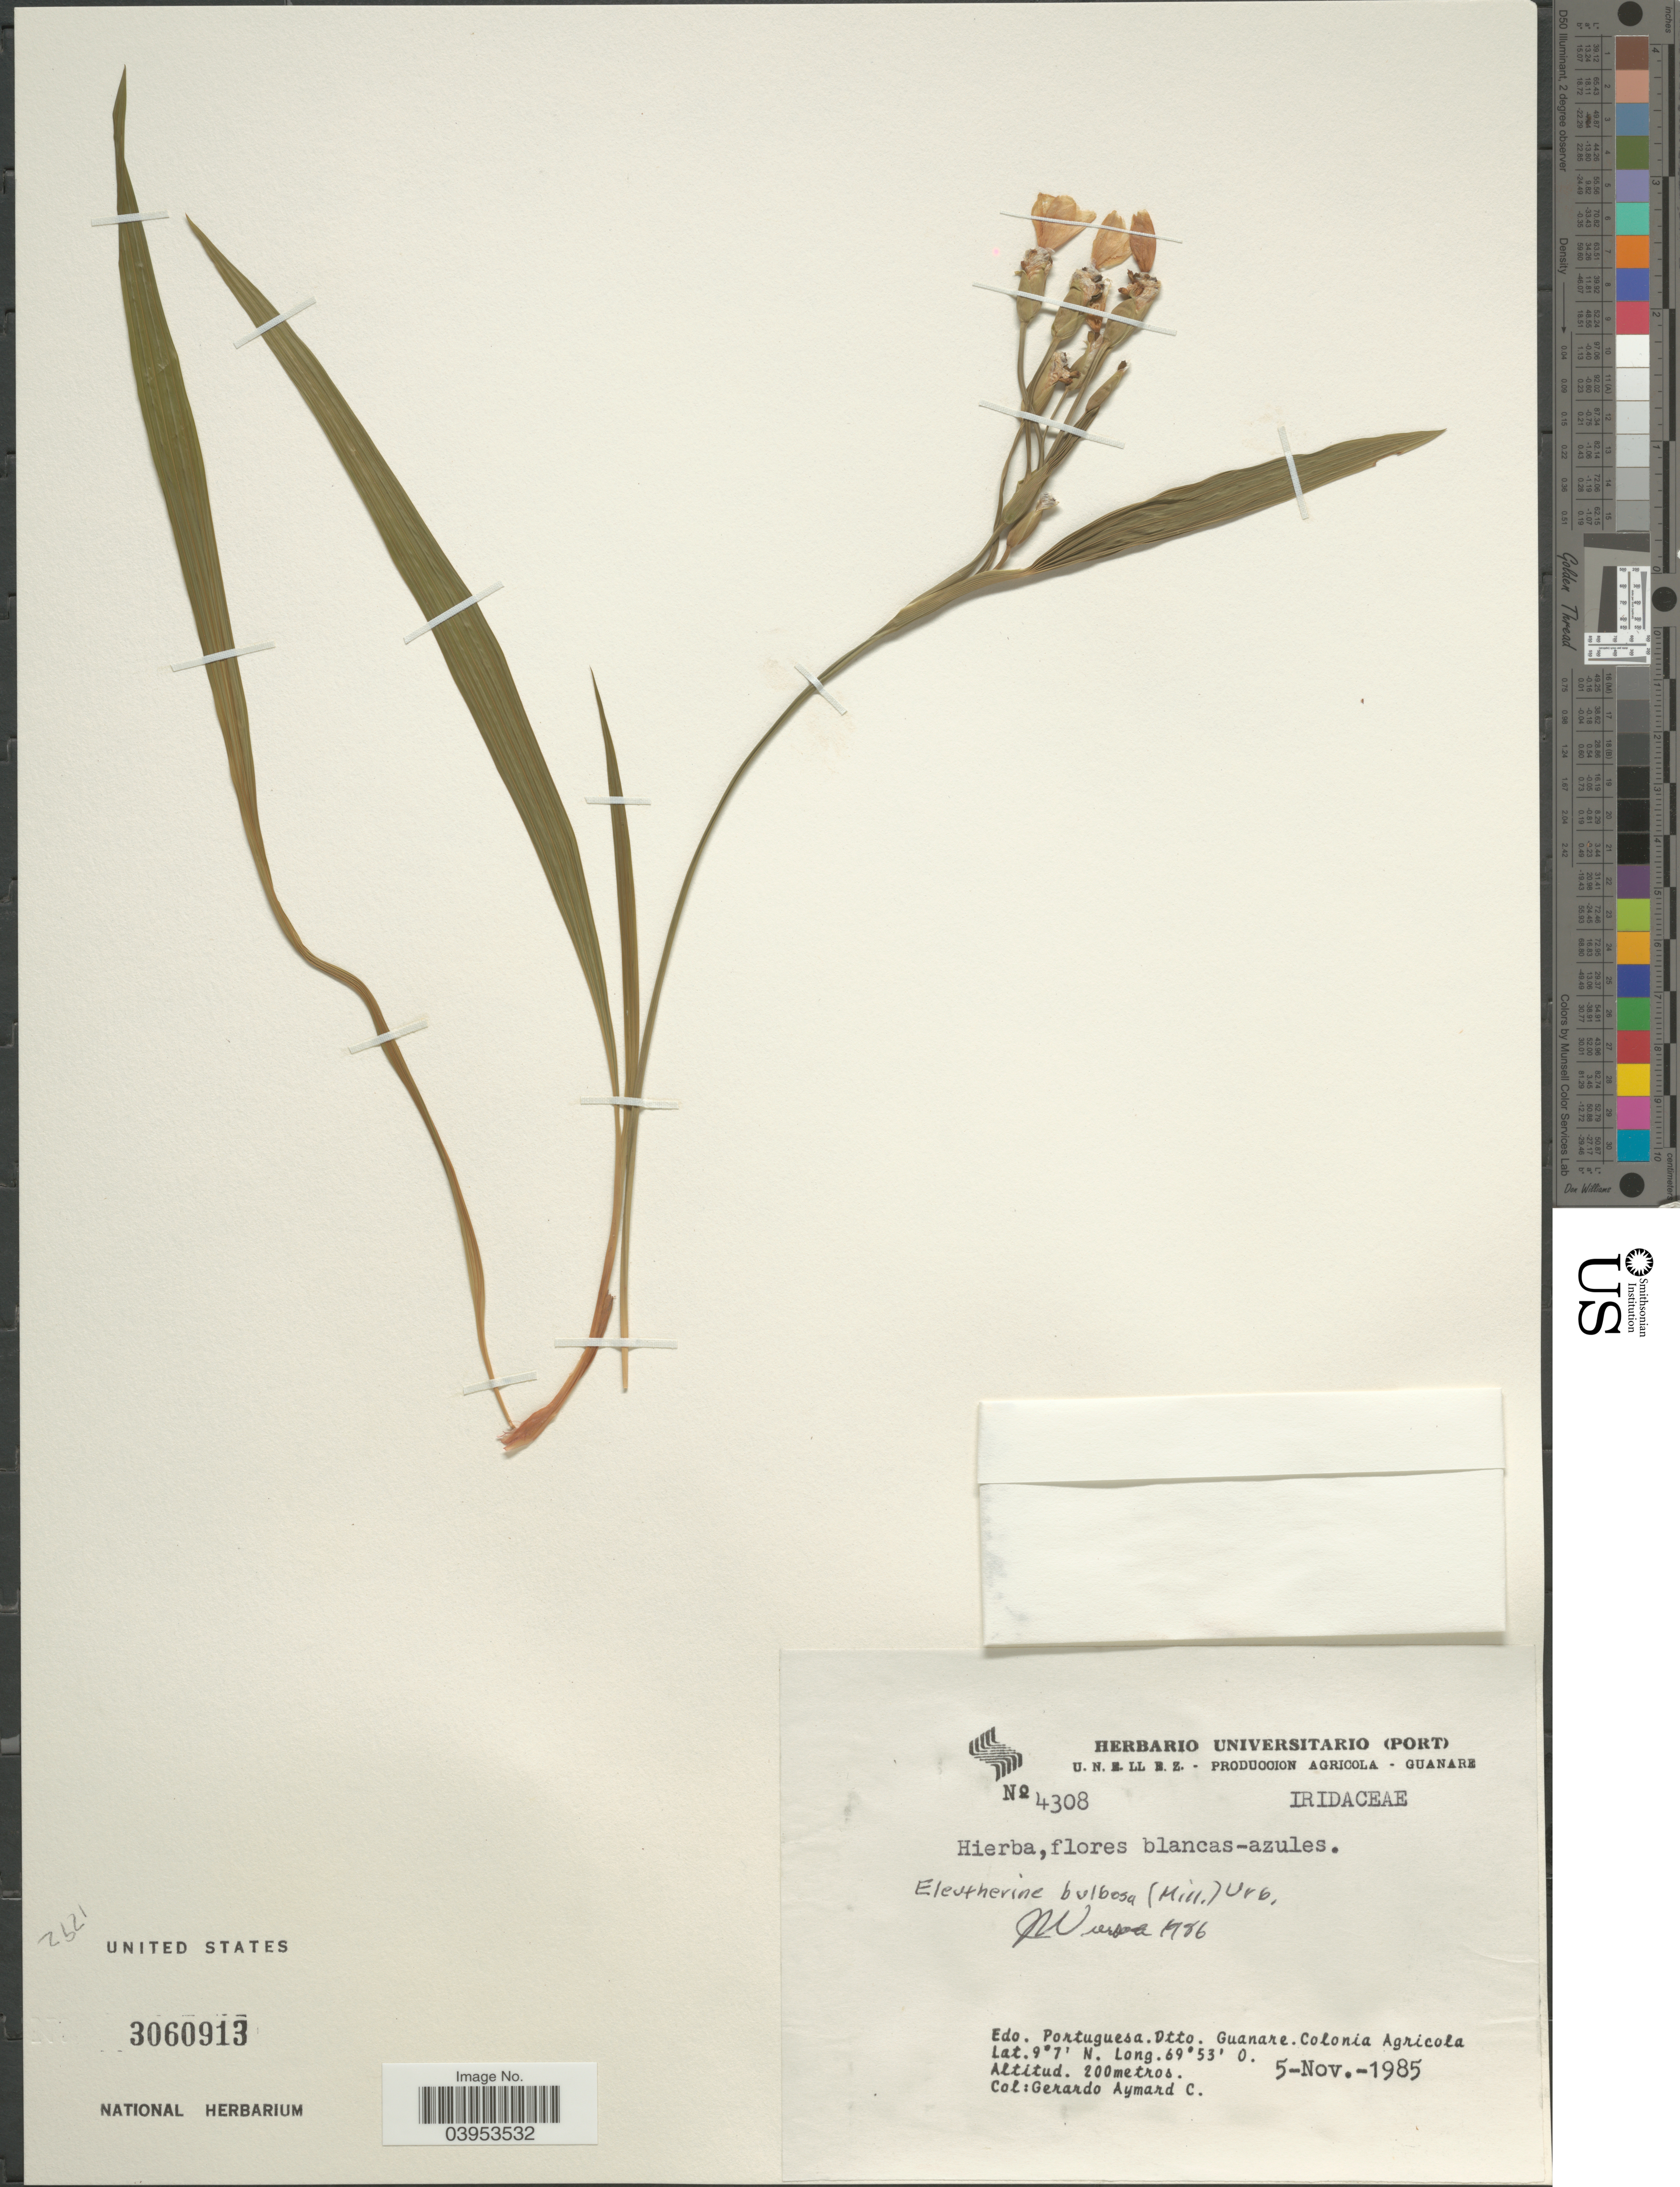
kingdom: Plantae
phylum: Tracheophyta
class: Liliopsida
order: Asparagales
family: Iridaceae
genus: Eleutherine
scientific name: Eleutherine bulbosa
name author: (Mill.) Urb.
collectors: G. A. Aymard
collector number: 4308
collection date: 1985-11-05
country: Venezuela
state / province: Portuguesa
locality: Dtto. Guanare. Colonia Agricola.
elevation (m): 200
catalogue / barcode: US 3060913